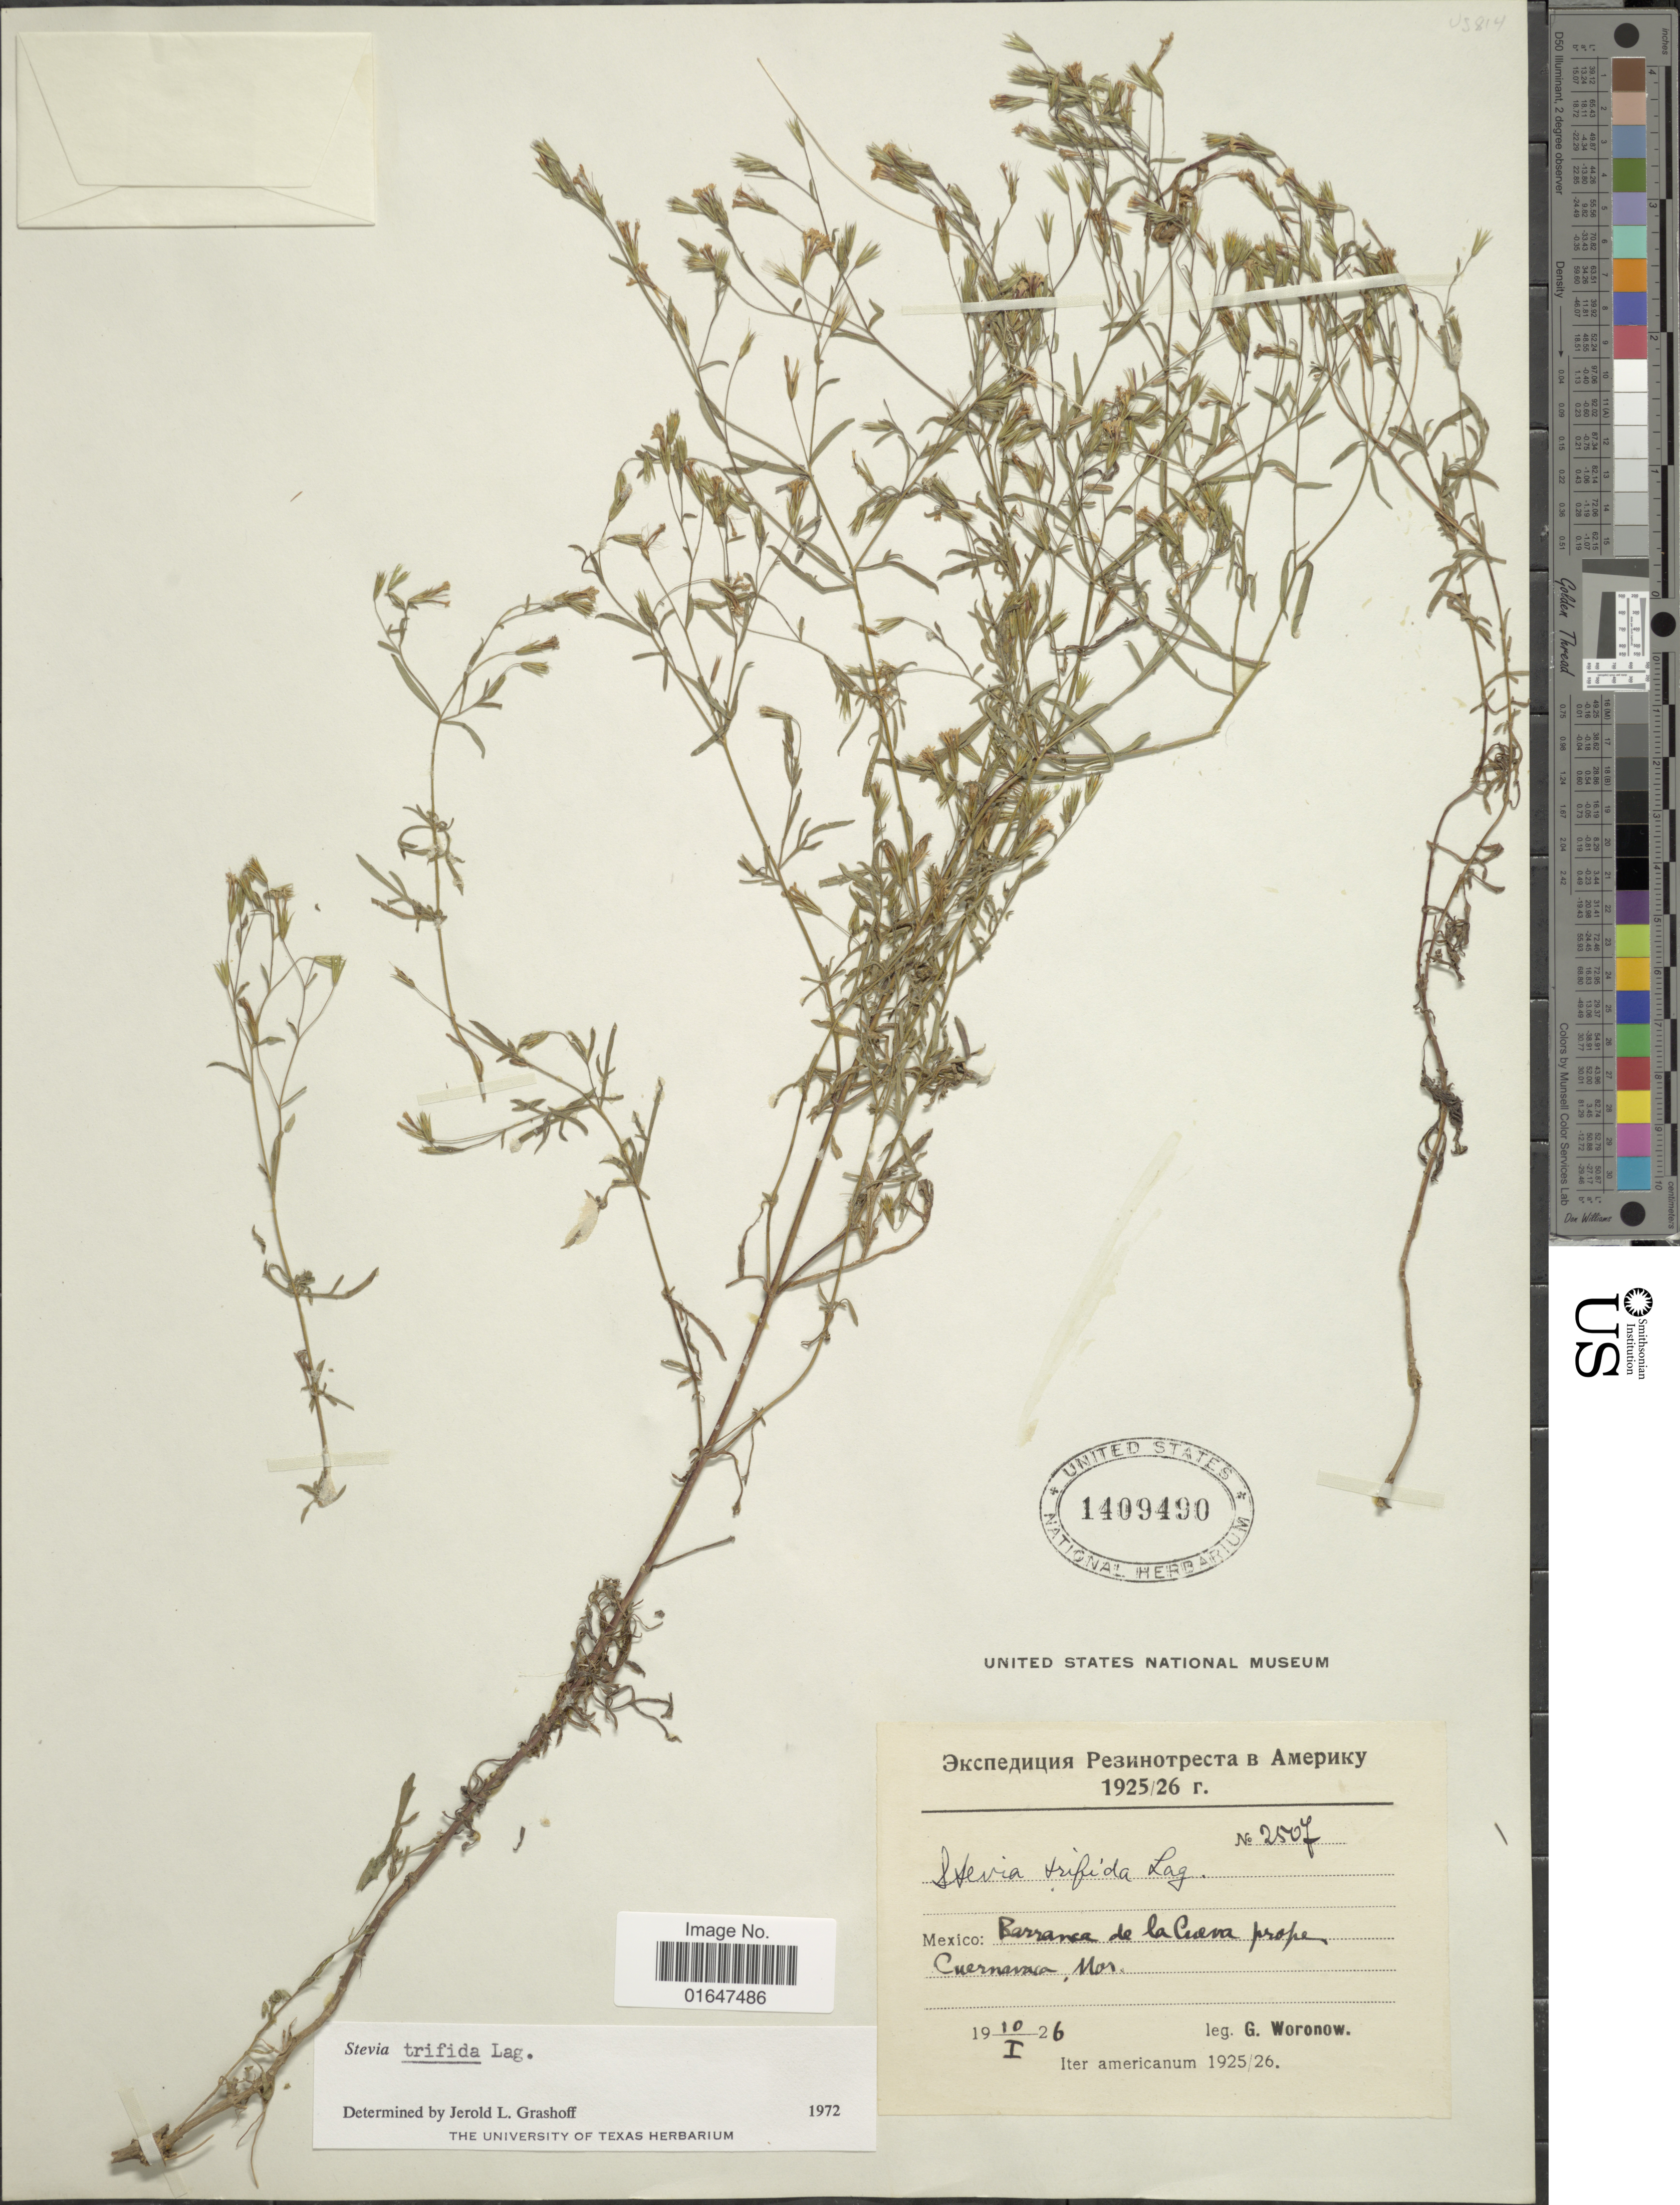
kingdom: Plantae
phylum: Tracheophyta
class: Magnoliopsida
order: Asterales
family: Asteraceae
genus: Stevia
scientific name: Stevia trifida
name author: Lag.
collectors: G. Woronow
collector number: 2507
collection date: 1926-01-10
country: Mexico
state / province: Morelos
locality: Barranca de la Cueva prope, Cuernavaca, Mor.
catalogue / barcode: US 1409490